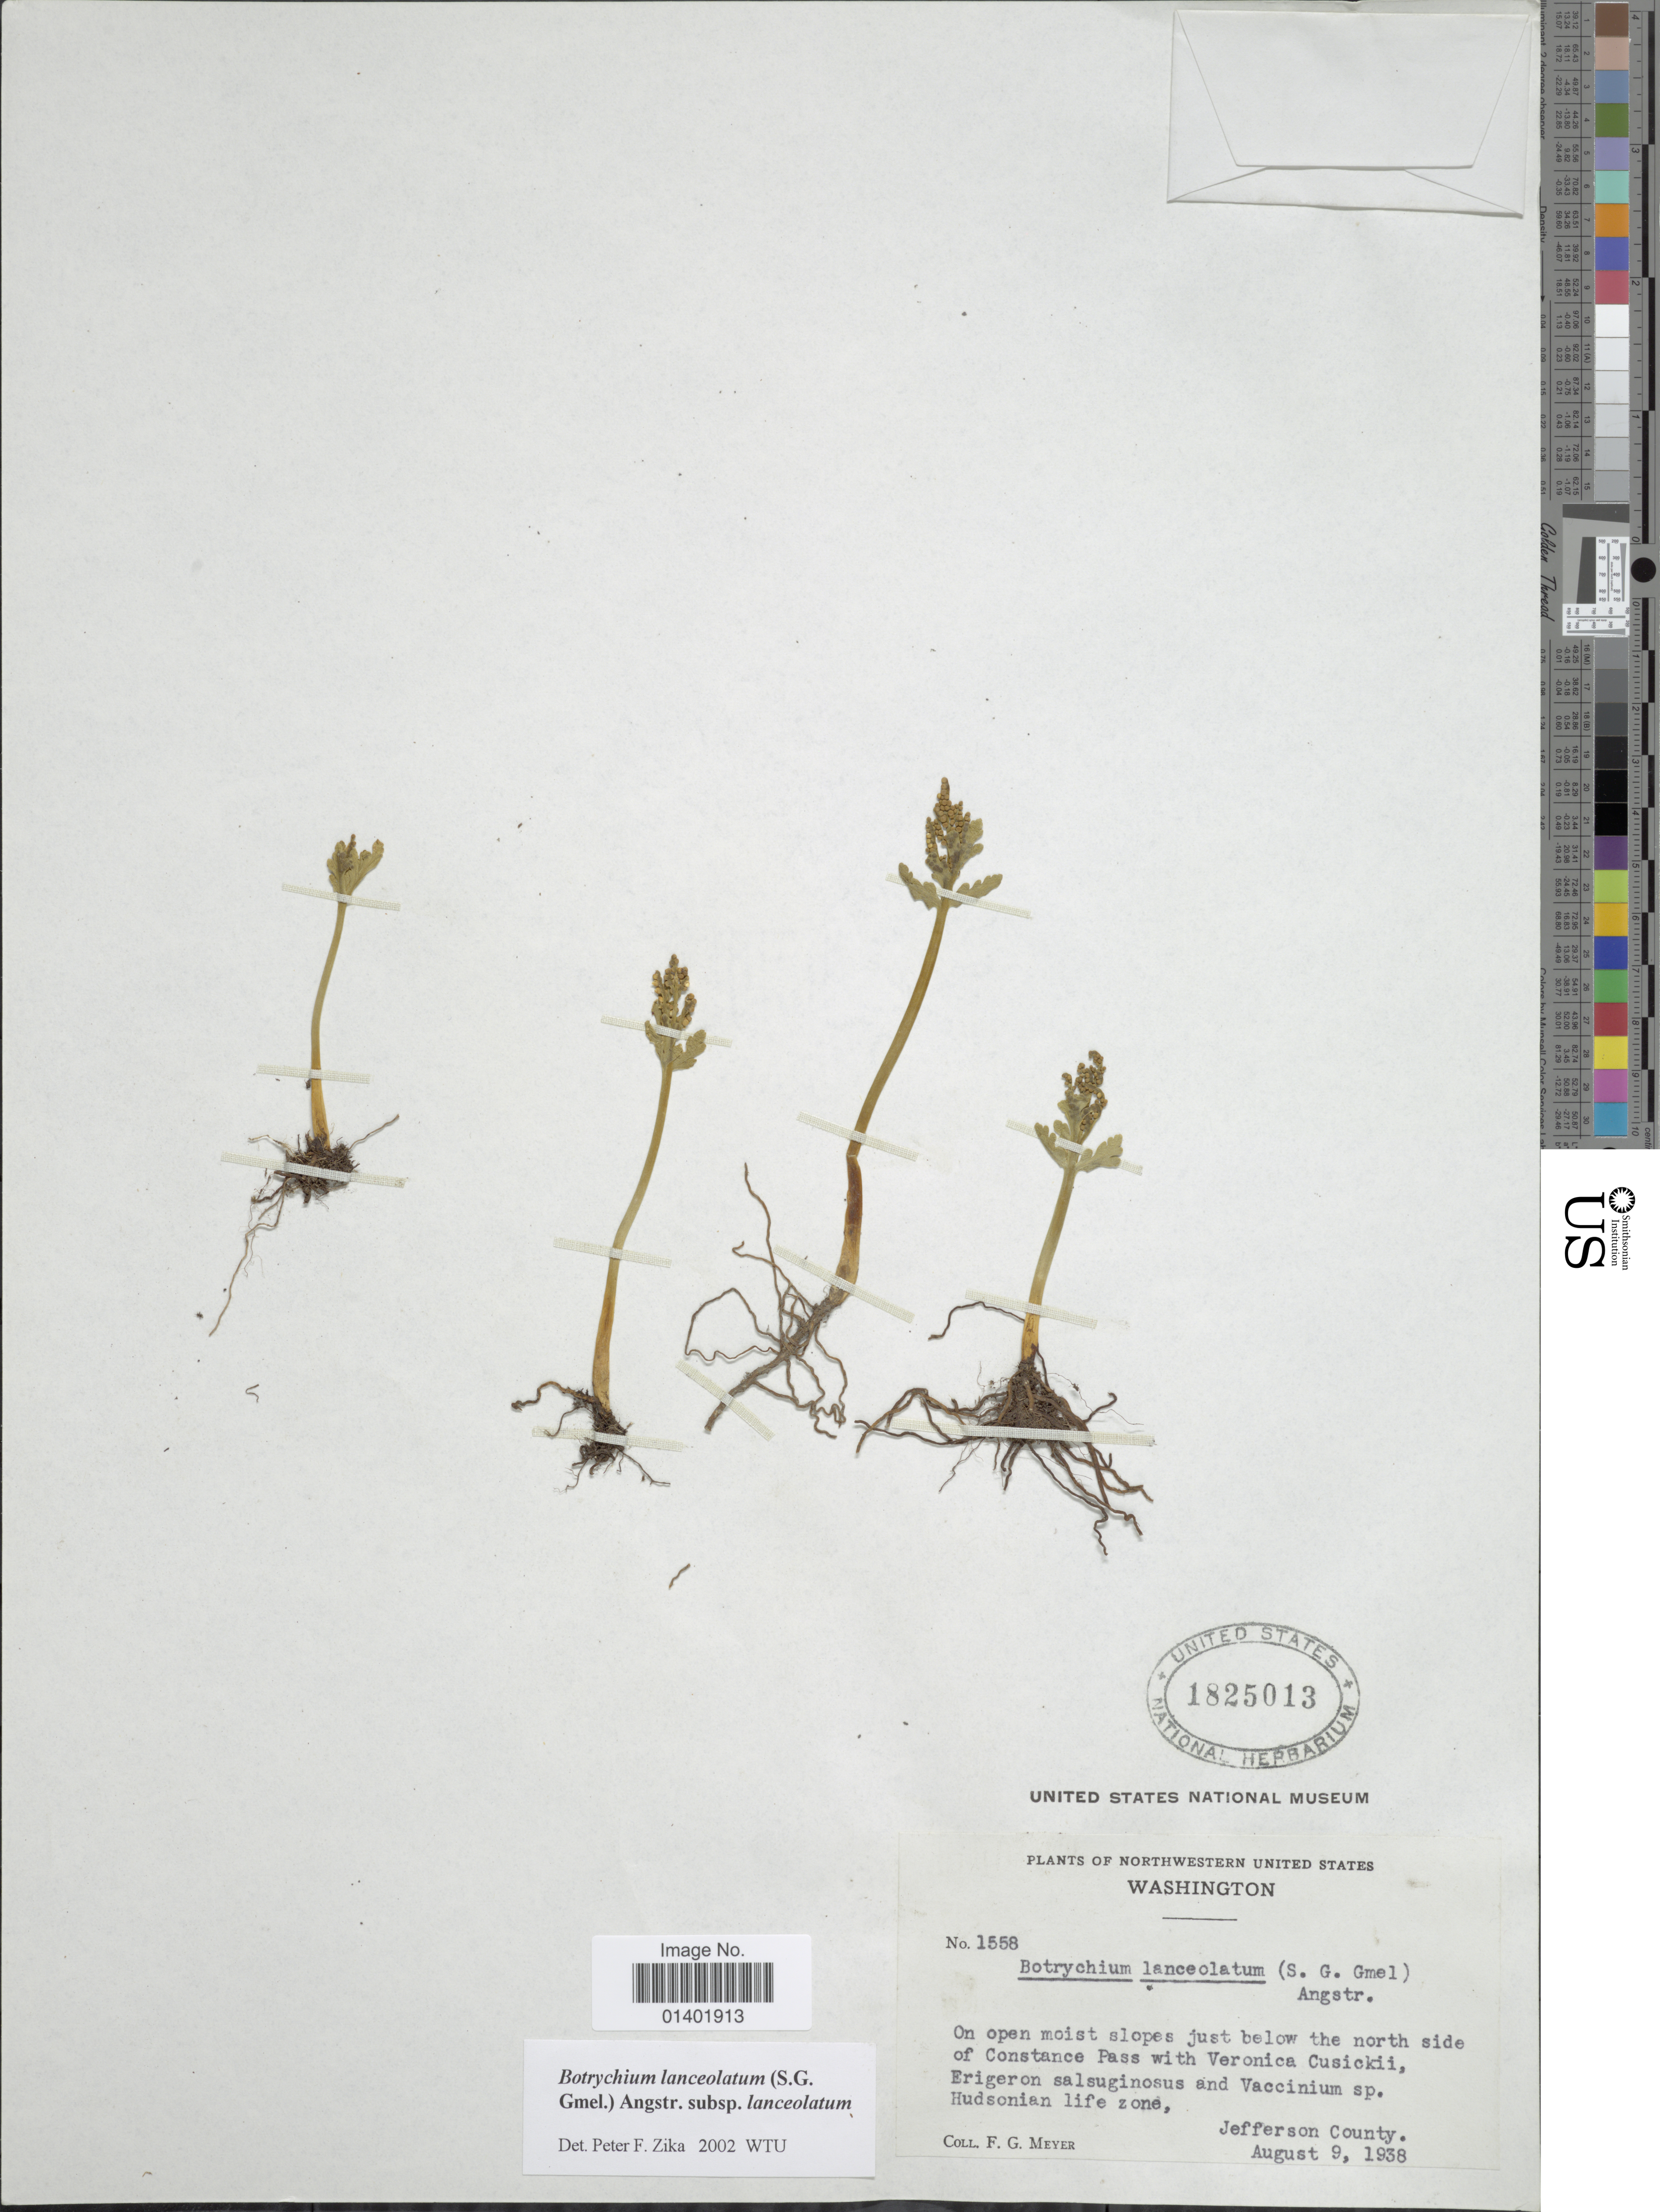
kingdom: Plantae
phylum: Tracheophyta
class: Polypodiopsida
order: Ophioglossales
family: Ophioglossaceae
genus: Botrychium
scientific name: Botrychium lanceolatum subsp. lanceolatum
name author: (S.G. Gmel.) Ångstr.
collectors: F. G. Meyer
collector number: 1558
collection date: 1938-08-09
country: United States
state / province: Washington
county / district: Jefferson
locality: On open moist slopes just below the north side of Constance Pass, Hudsonian life zone, Jefferson County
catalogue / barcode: US 1825013